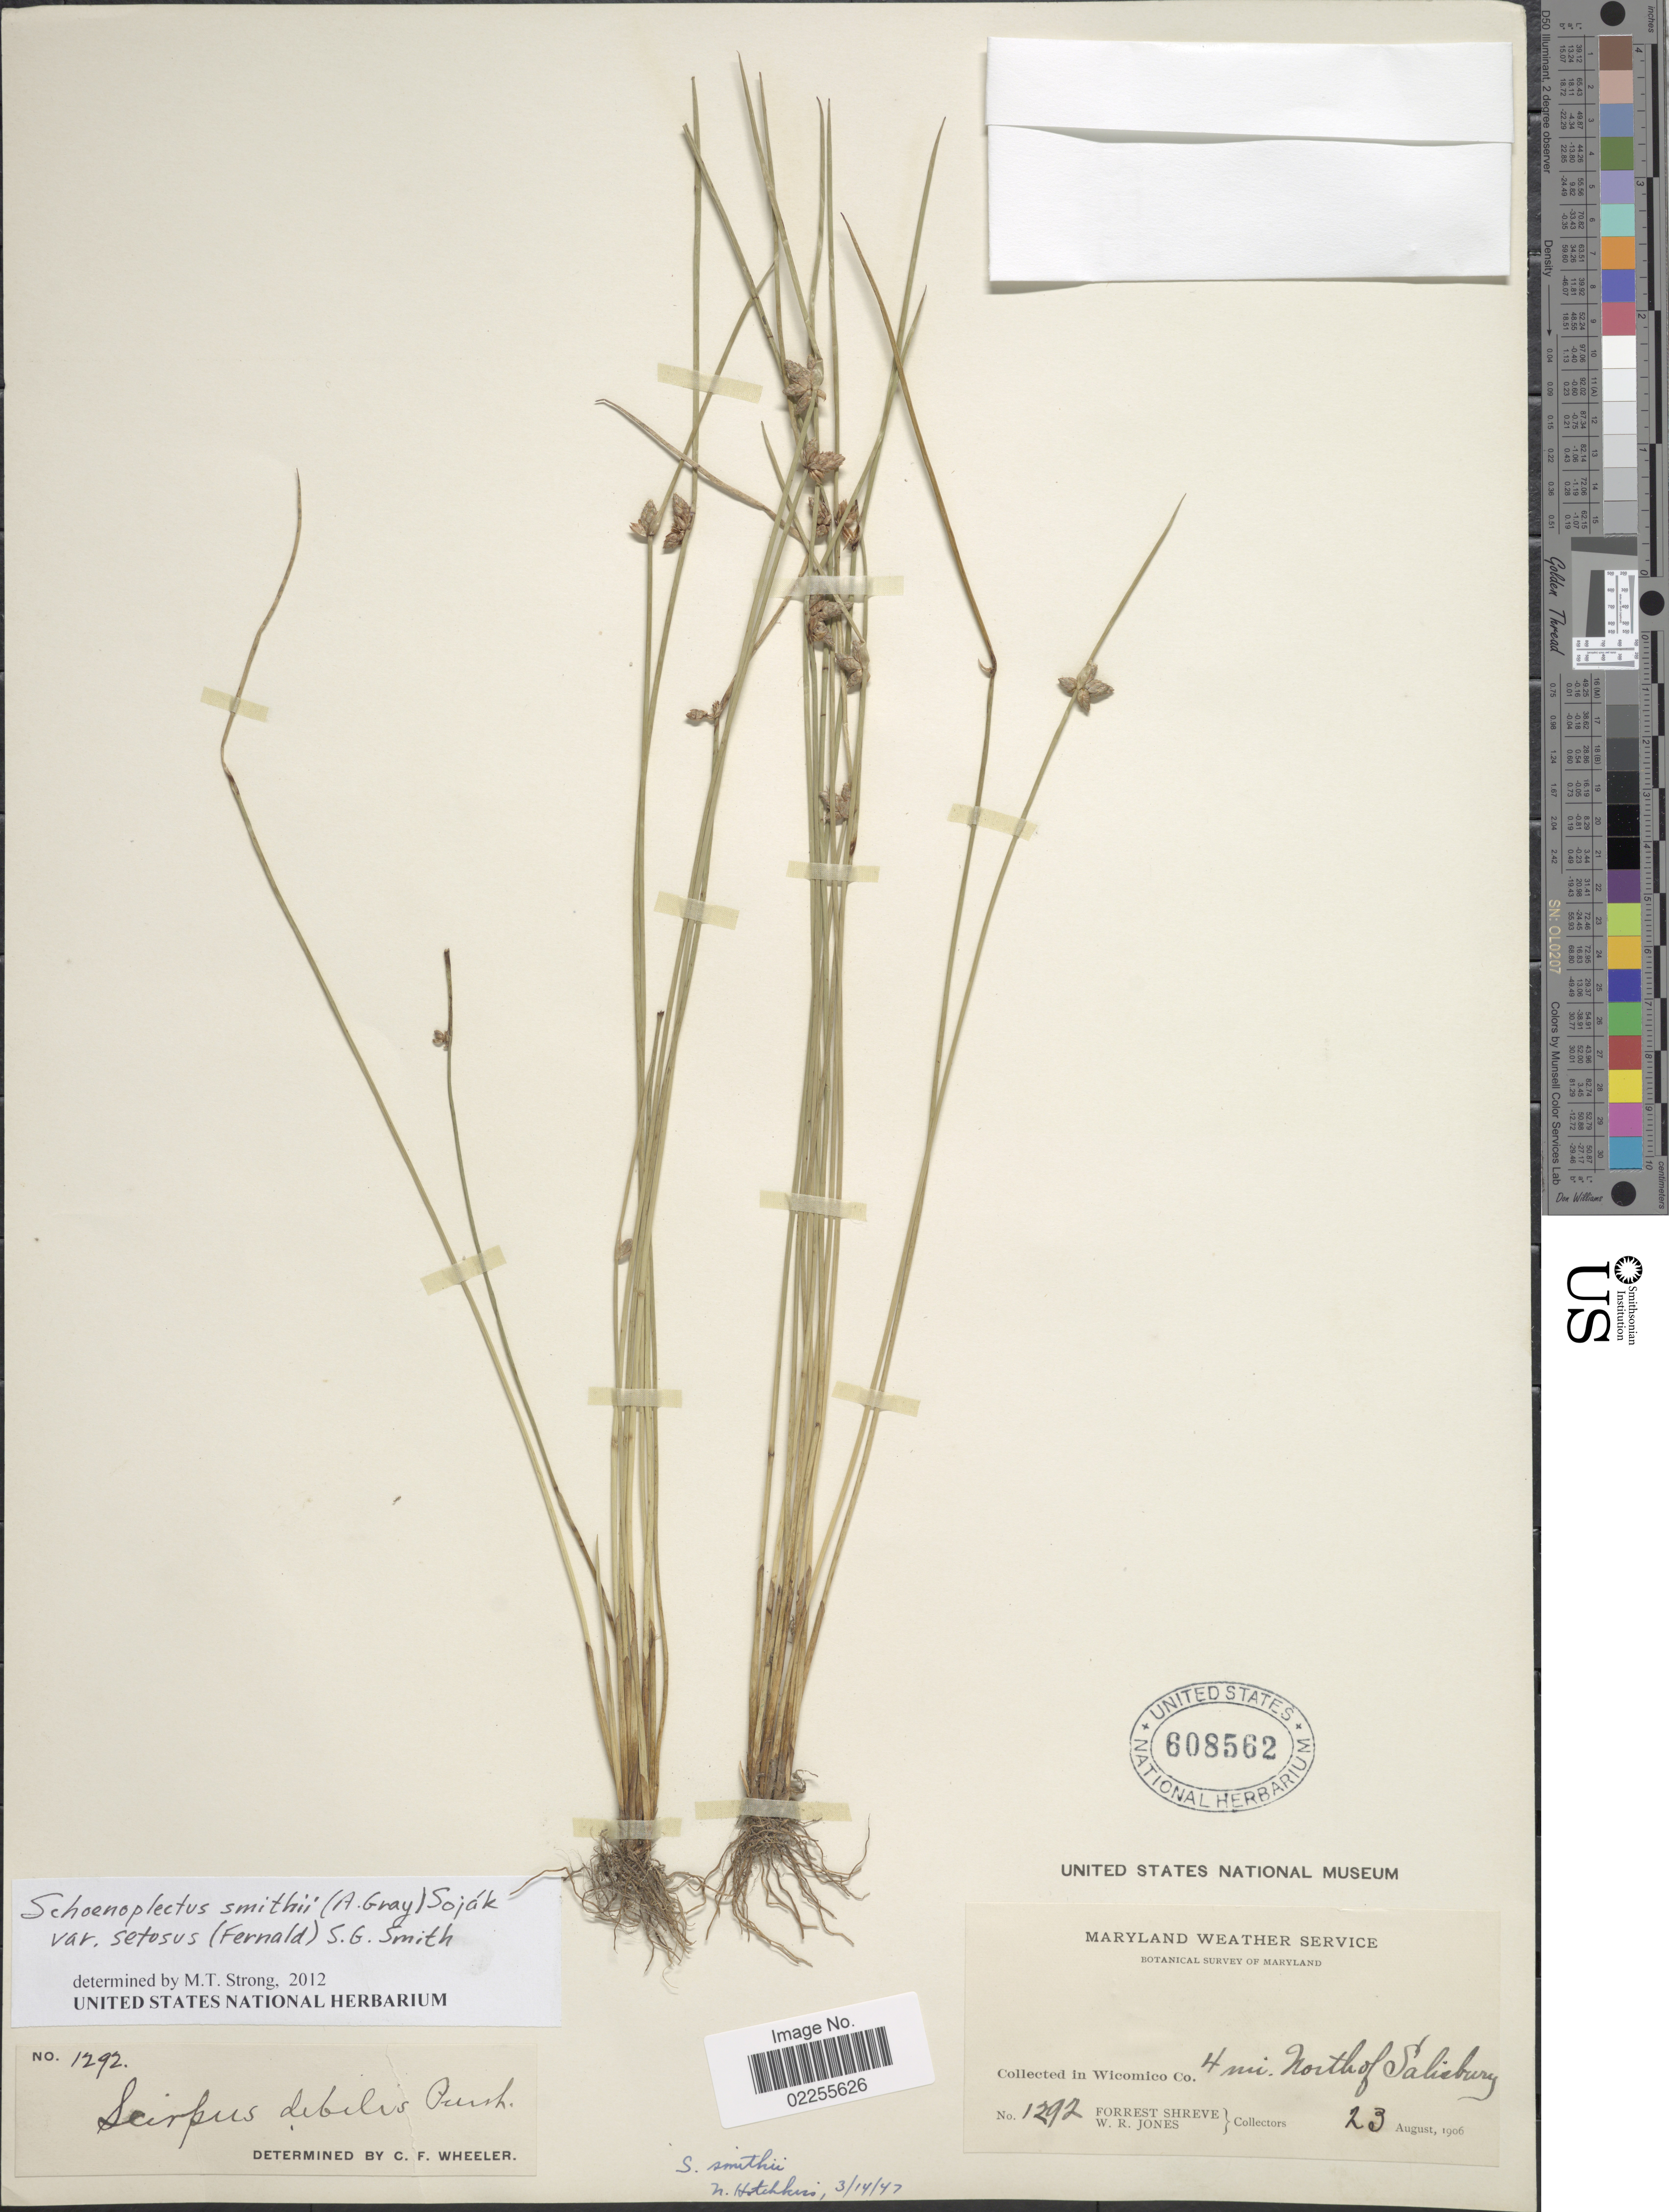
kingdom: Plantae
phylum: Tracheophyta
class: Liliopsida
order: Poales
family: Cyperaceae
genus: Schoenoplectus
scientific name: Schoenoplectus smithii var. setosus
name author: (Fernald) S.G. Sm.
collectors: F. Shreve & W. R. Jones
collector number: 1292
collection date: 1906-08-23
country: United States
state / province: Maryland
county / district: Wicomico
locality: In Wicomico Co. 4 mi. North of Salisbury.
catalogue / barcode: US 608562